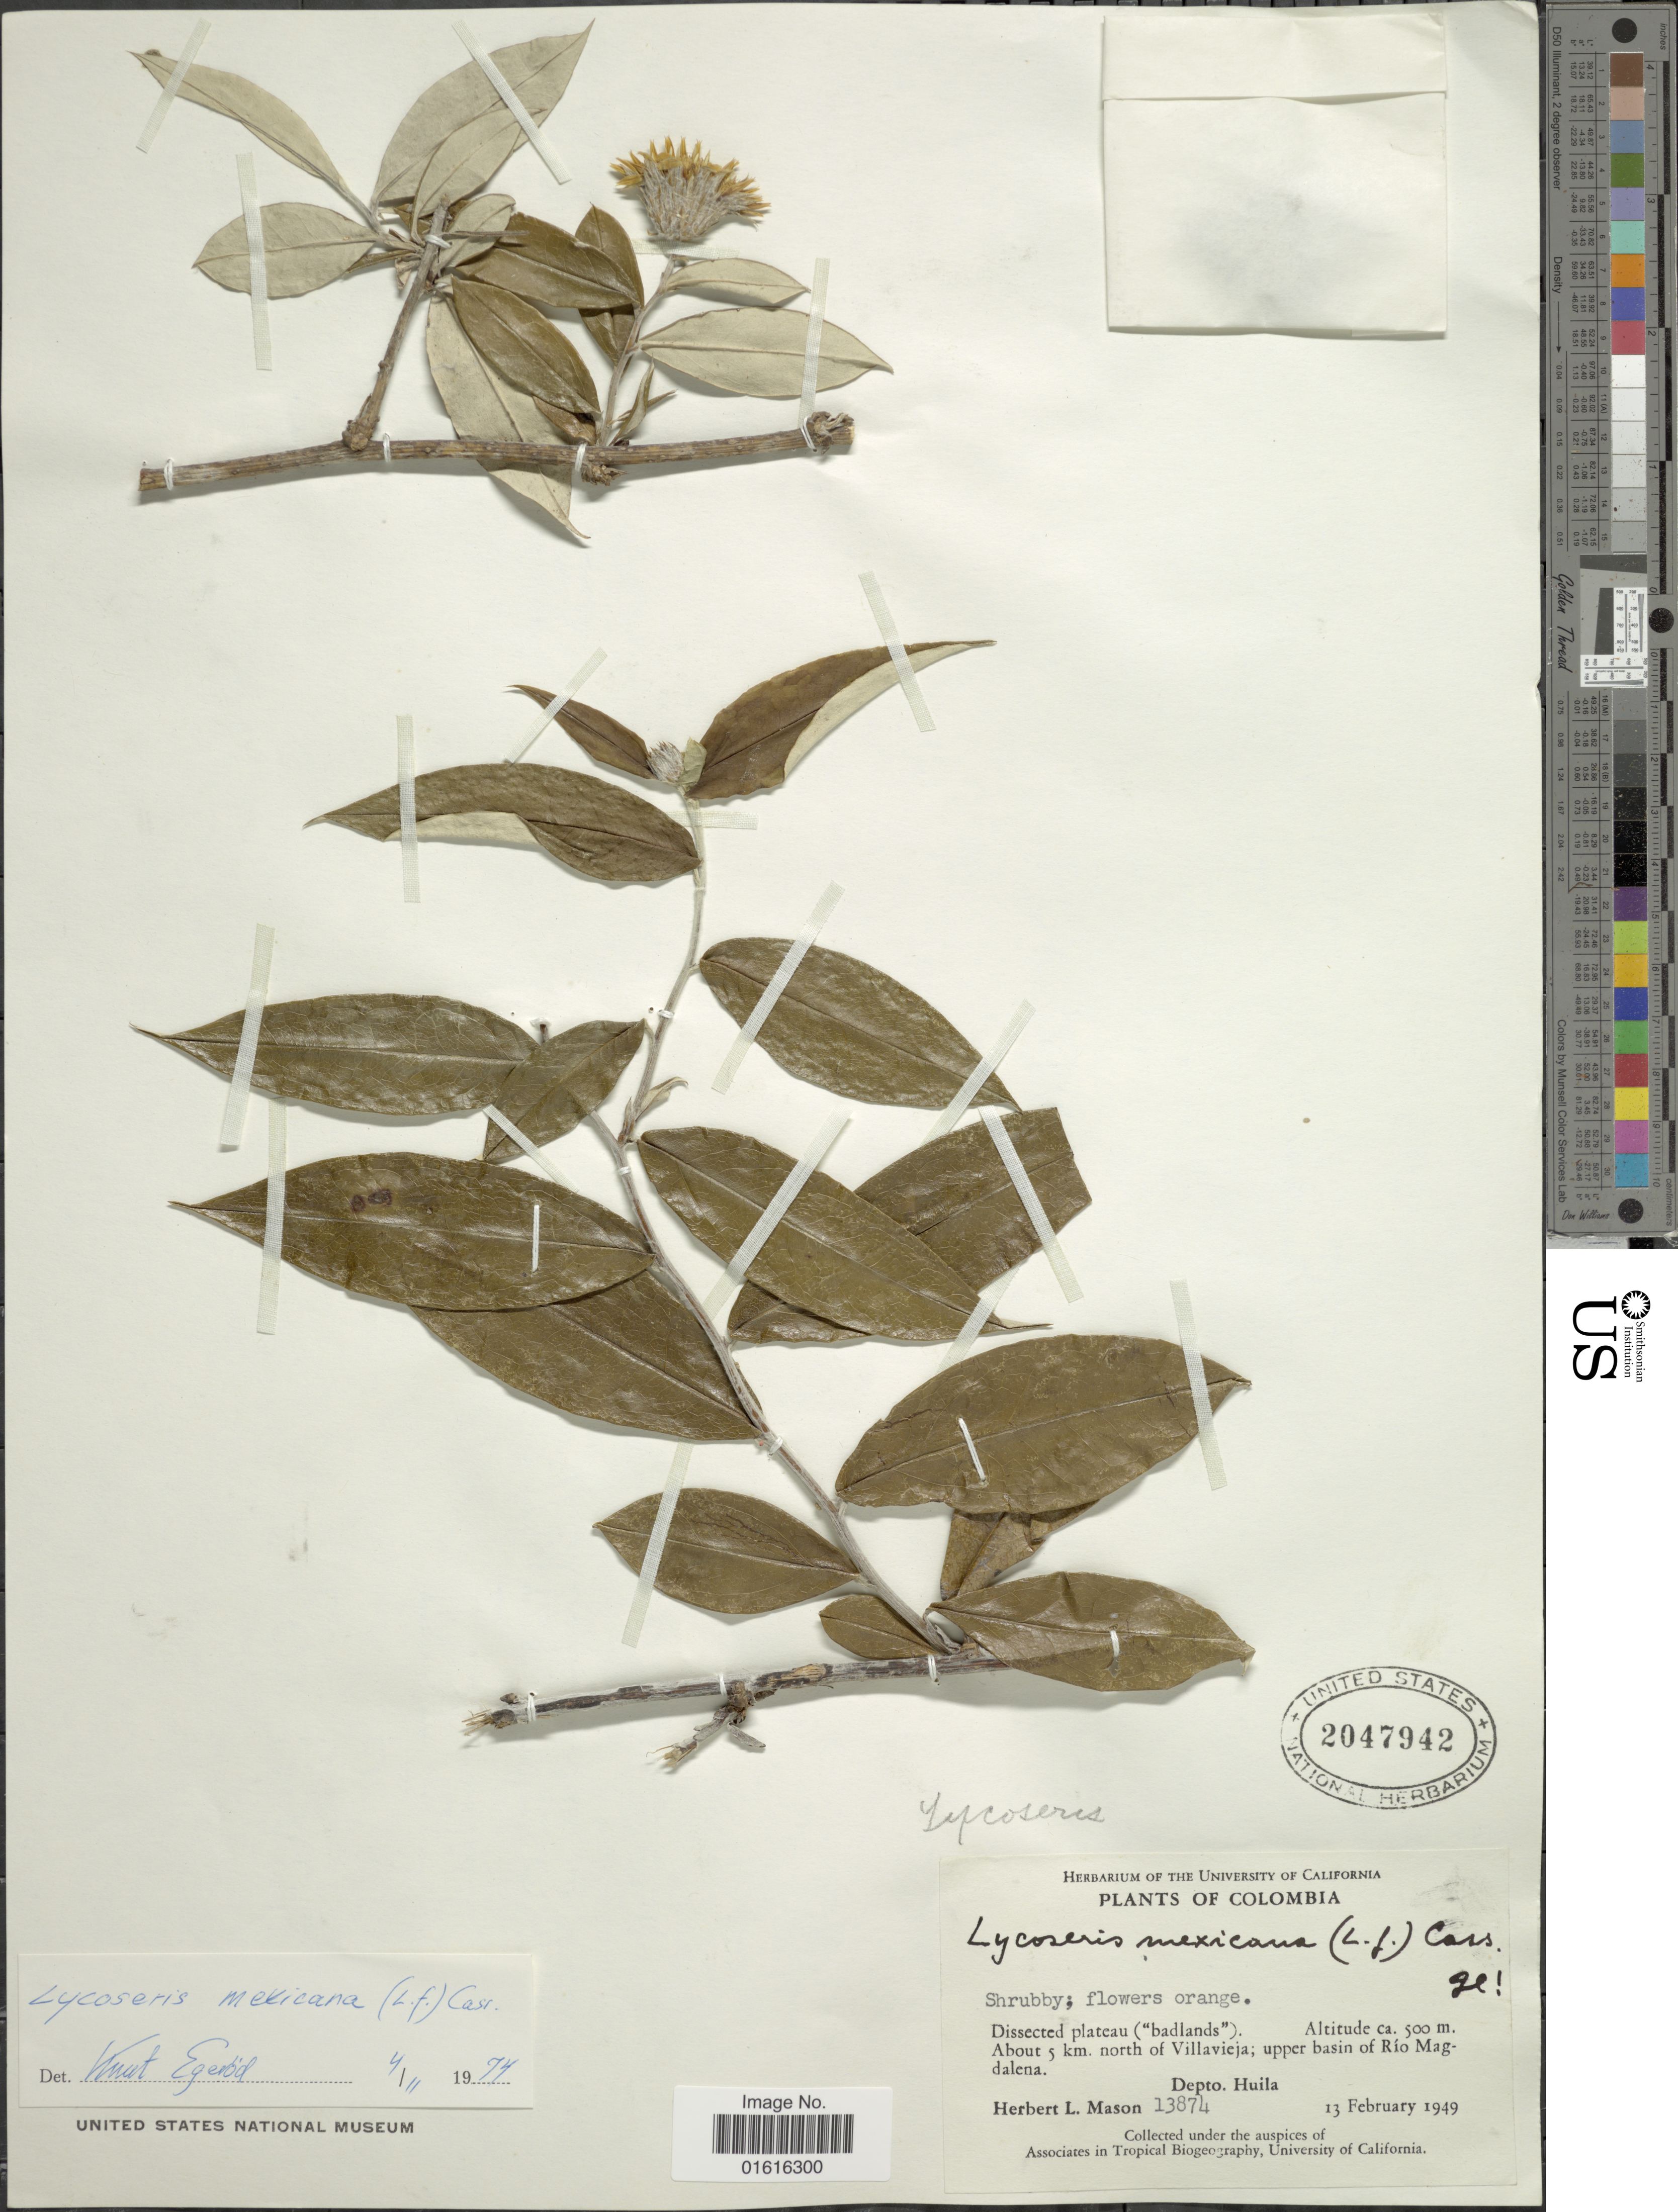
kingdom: Plantae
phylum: Tracheophyta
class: Magnoliopsida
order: Asterales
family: Asteraceae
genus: Lycoseris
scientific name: Lycoseris mexicana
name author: (L. f.) Cass.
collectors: H. L. Mason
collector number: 13874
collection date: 1949-02-13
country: Colombia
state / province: Huila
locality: About 5 km. north of Villavieja; upper basin of Río Magdalena. Depto. Huila.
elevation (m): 500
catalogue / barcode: US 2047942